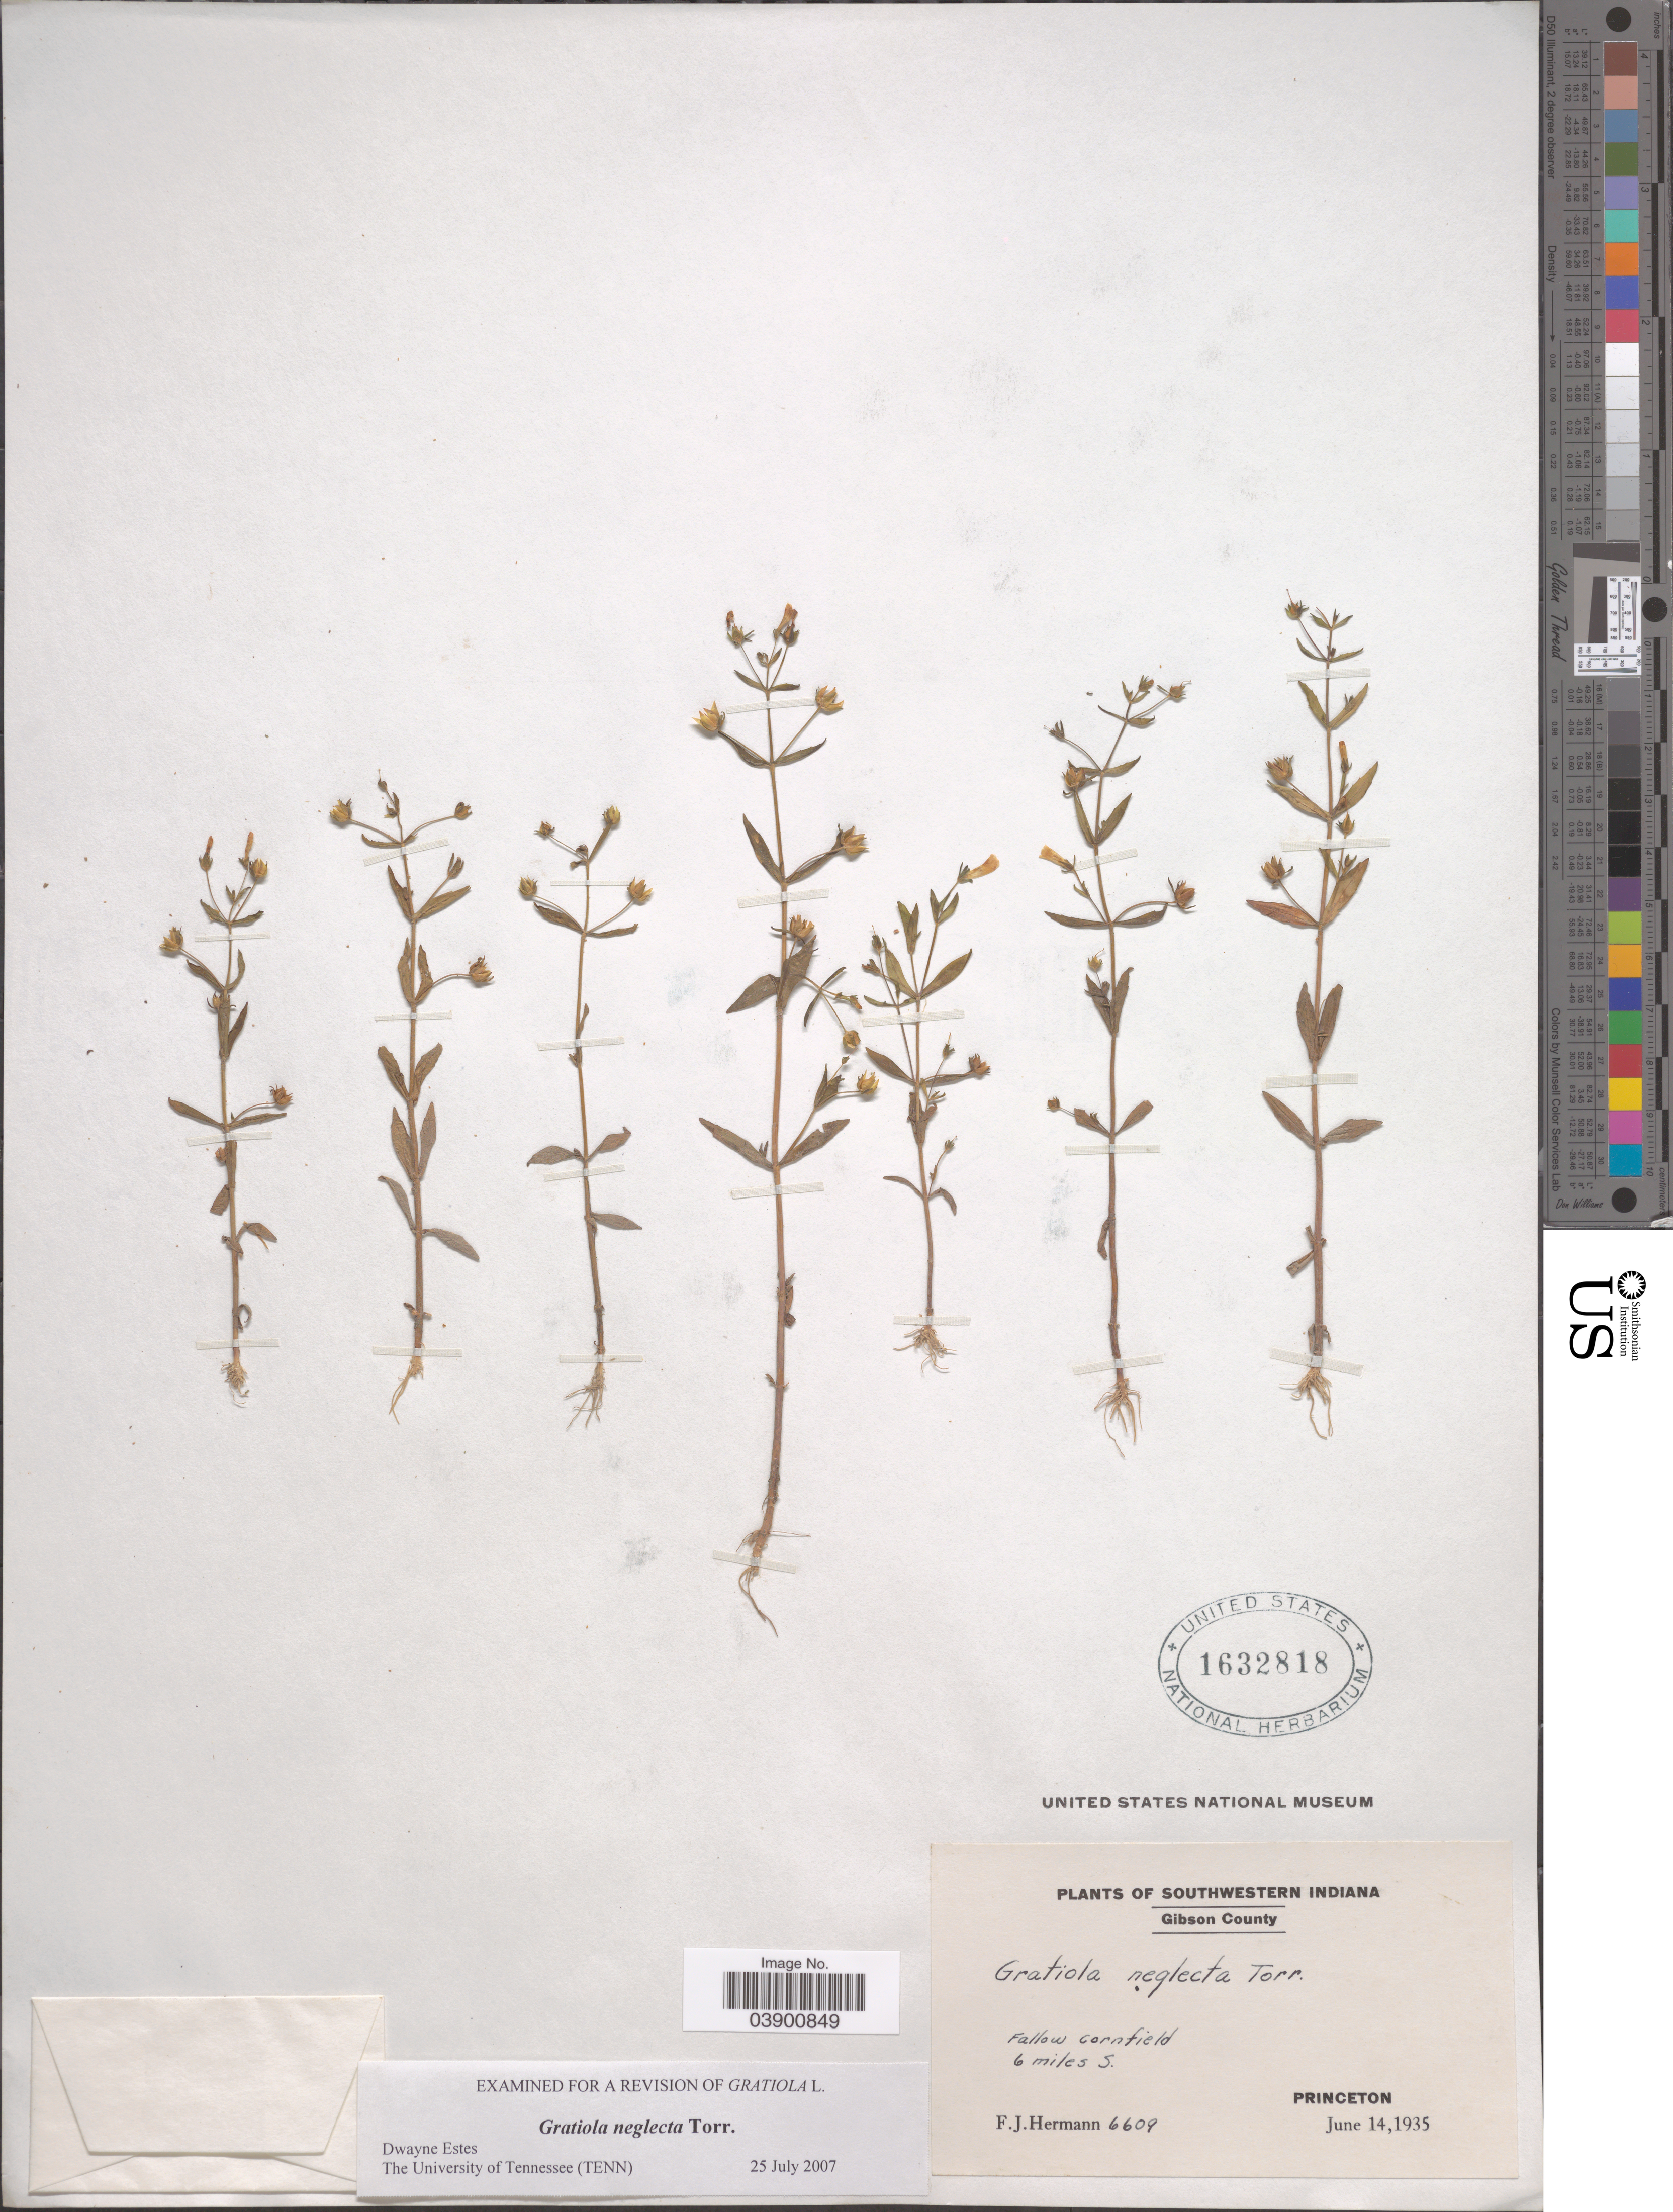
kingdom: Plantae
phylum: Tracheophyta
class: Magnoliopsida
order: Lamiales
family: Plantaginaceae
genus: Gratiola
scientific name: Gratiola neglecta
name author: Torr.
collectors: F. J. Hermann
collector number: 6609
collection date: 1935-06-14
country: United States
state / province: Indiana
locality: Southwestern Indiana. Gibson County. 6 miles S. Princeton.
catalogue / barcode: US 1632818